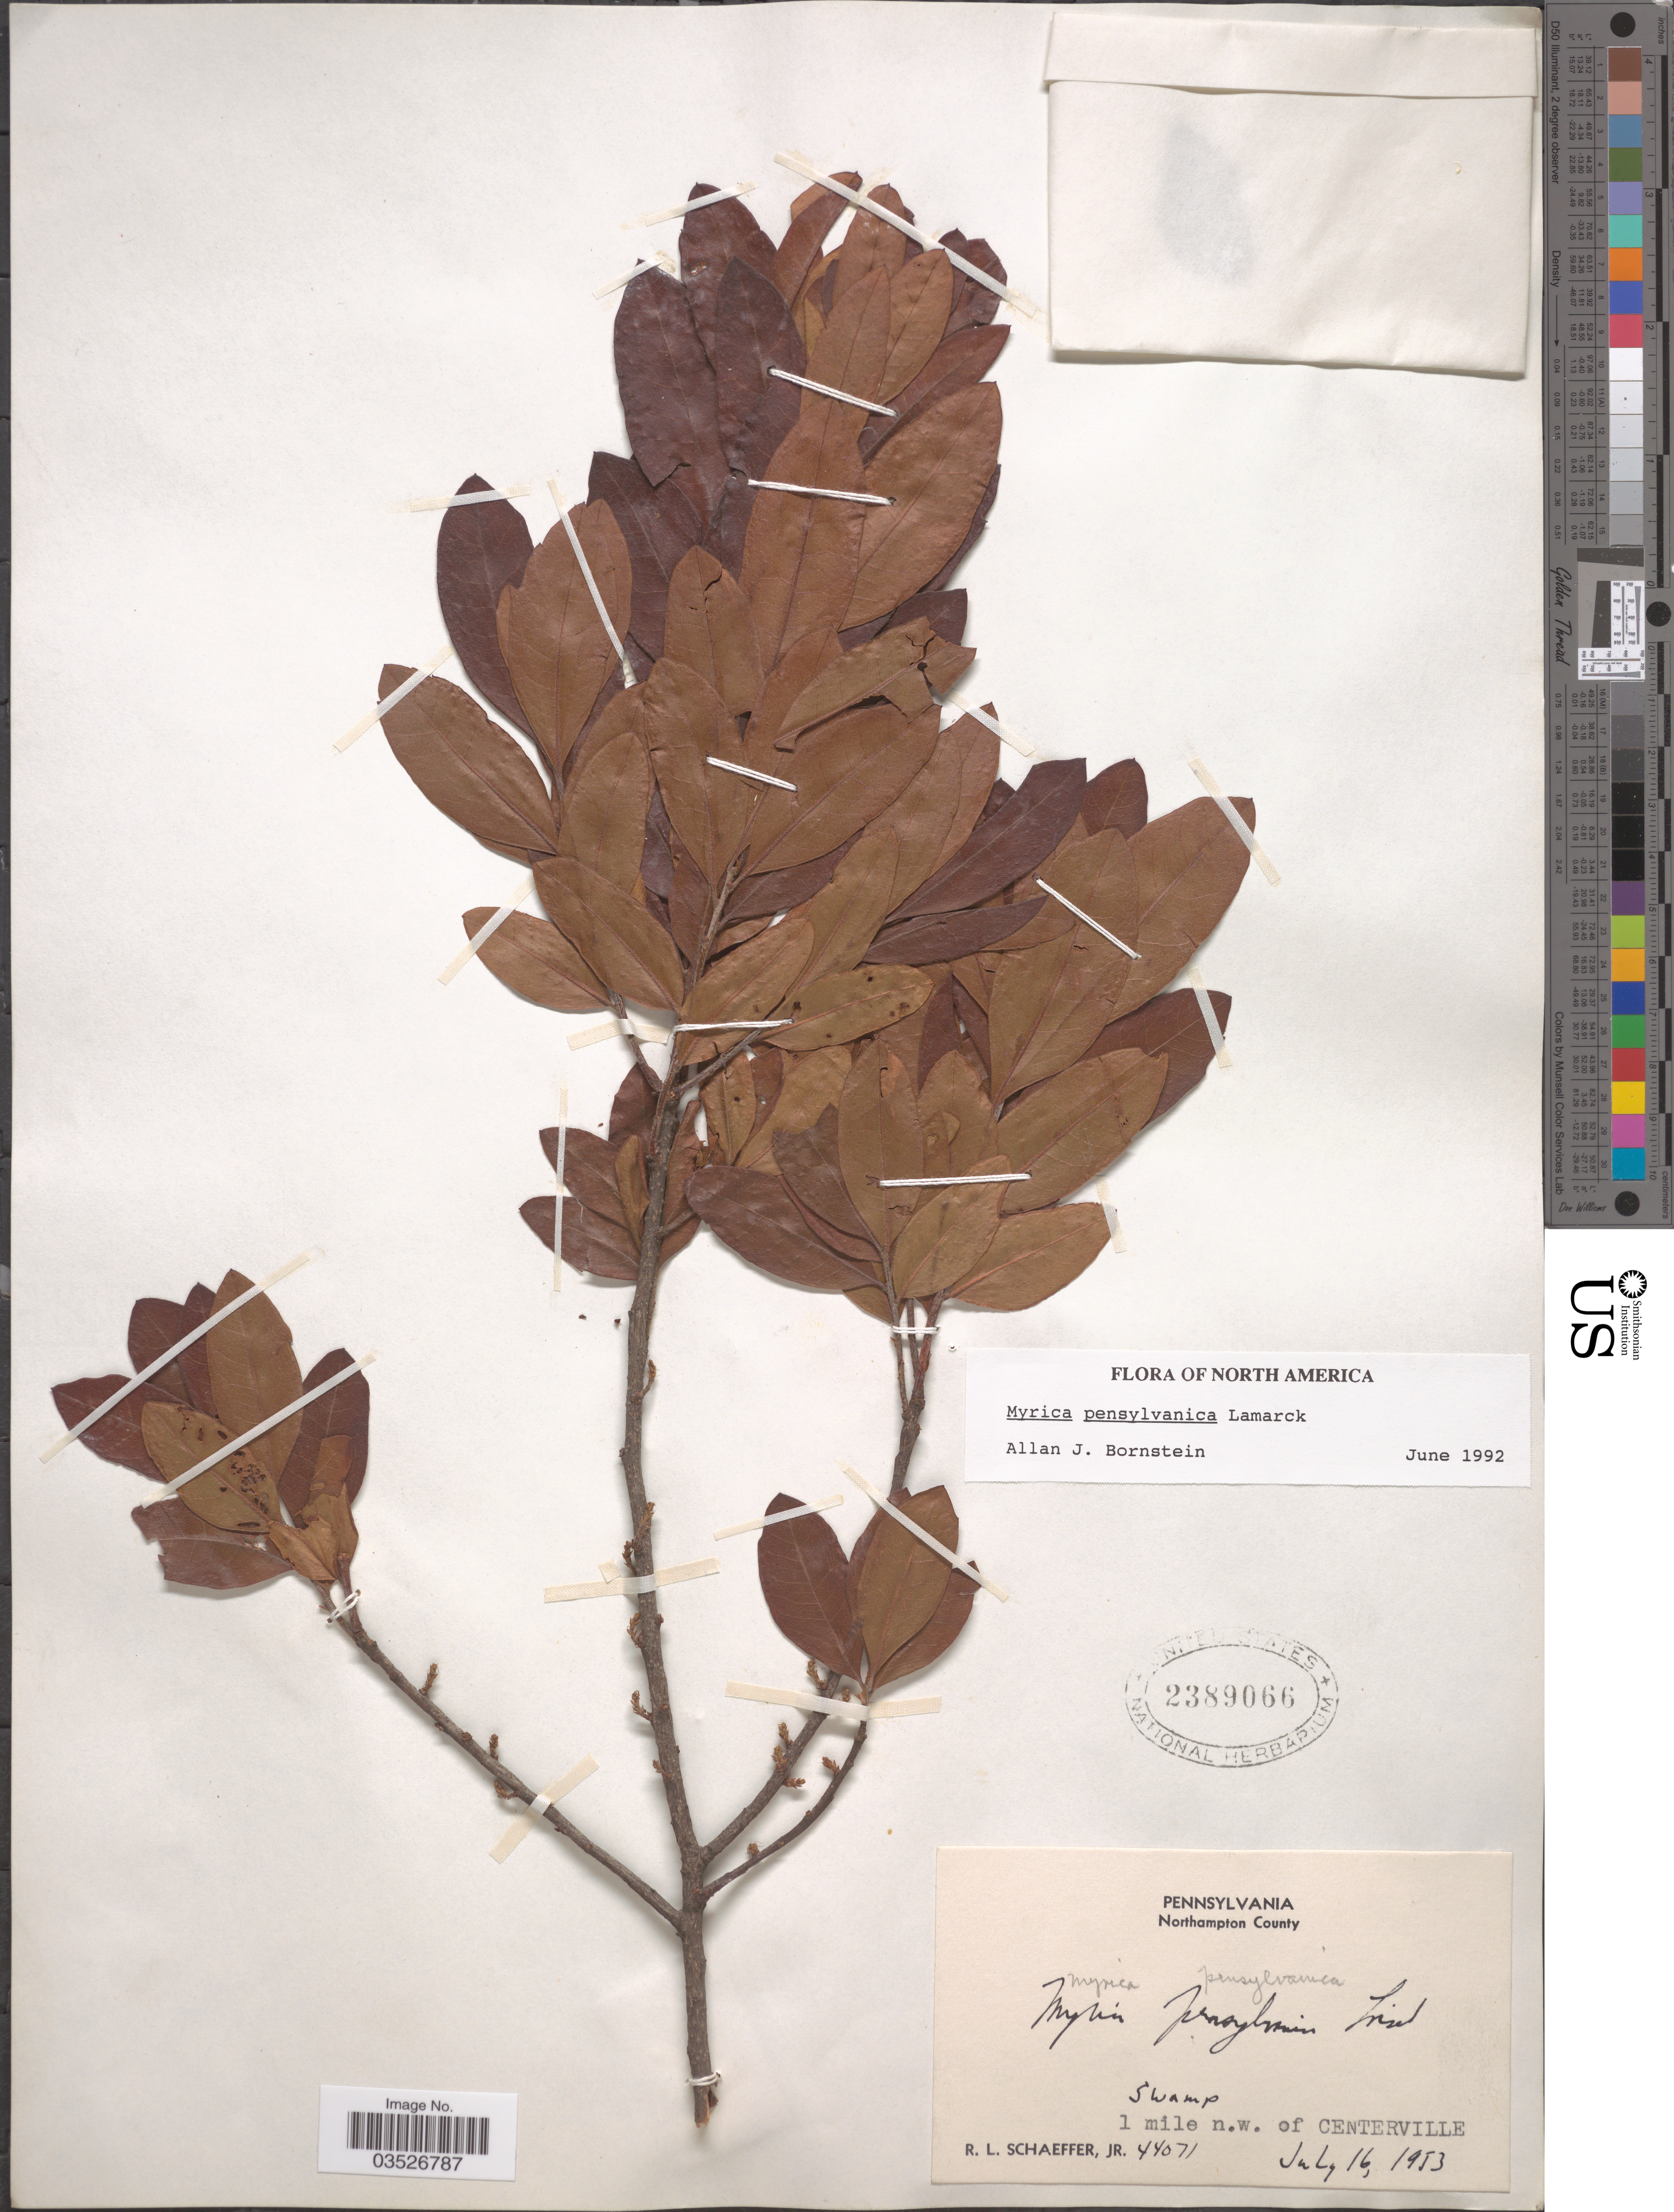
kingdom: Plantae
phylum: Tracheophyta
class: Magnoliopsida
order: Fagales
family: Myricaceae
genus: Morella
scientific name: Morella pensylvanica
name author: (Mirb.) Kartesz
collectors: R. L. Schaeffer Jr.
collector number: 44071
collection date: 1953-07-16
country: United States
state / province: Pennsylvania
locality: Northampton County. Swamp, 1 mile n.w. of Centerville.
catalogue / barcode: US 2389066